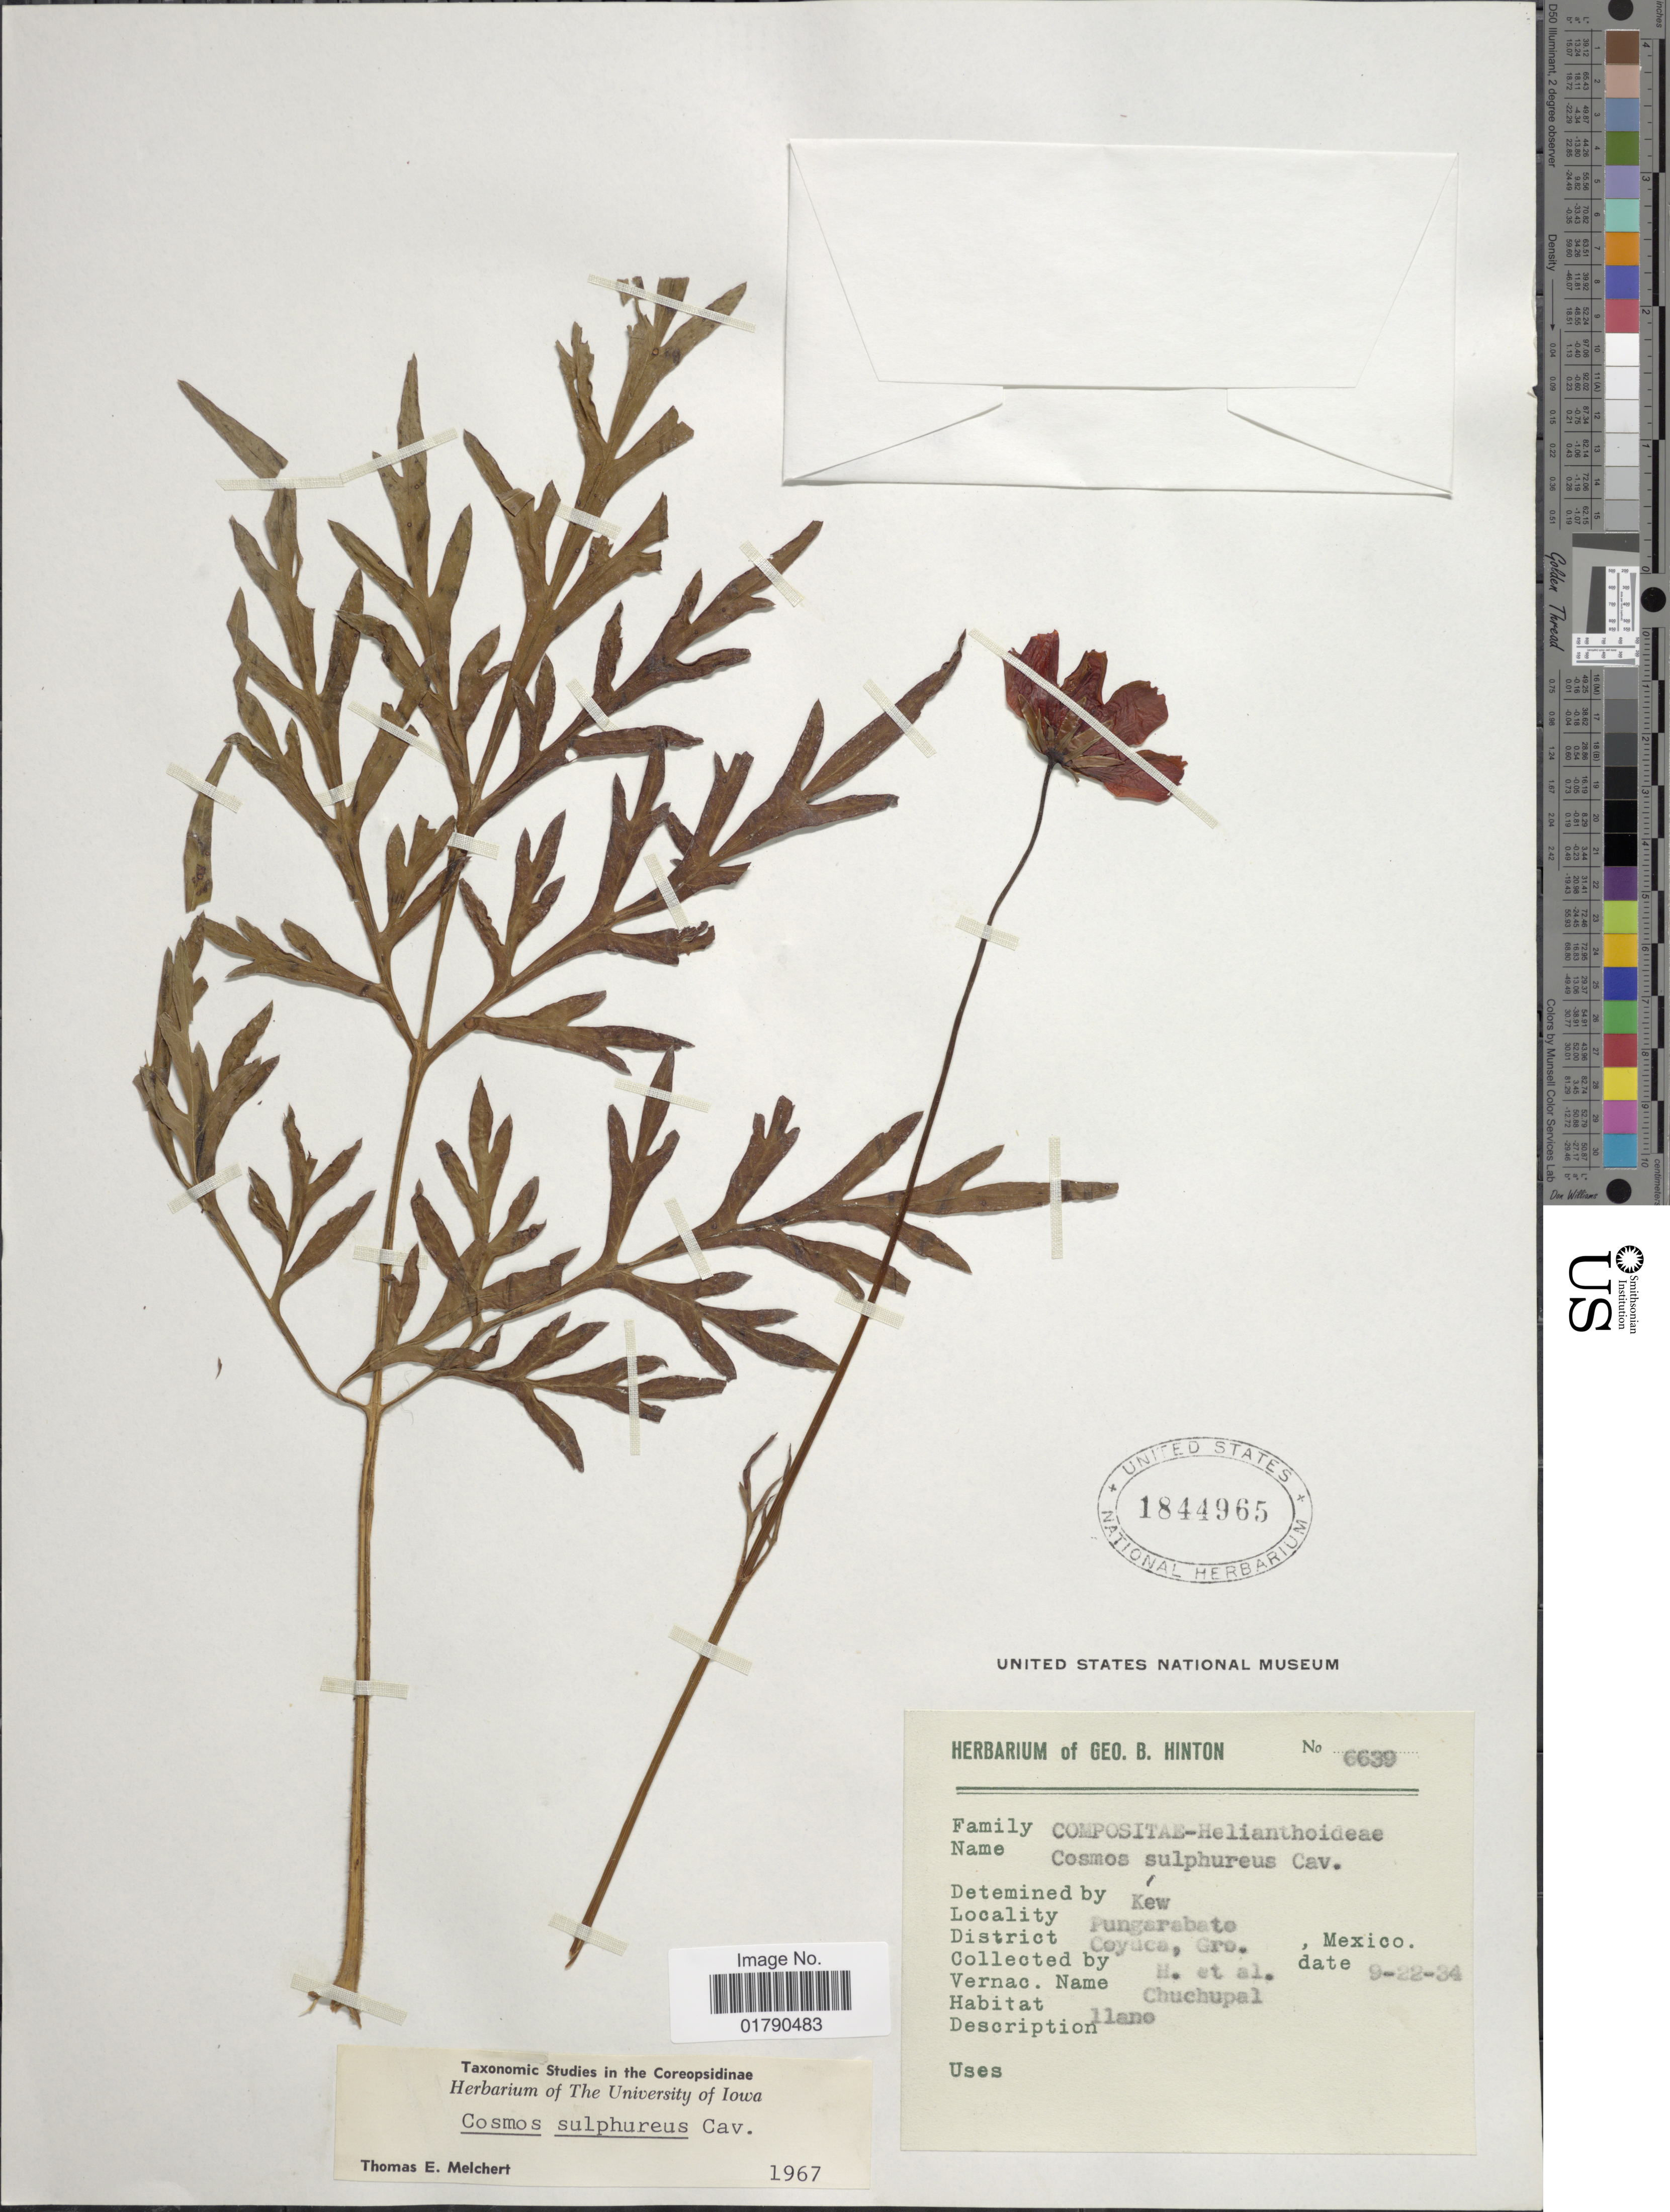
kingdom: Plantae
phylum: Tracheophyta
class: Magnoliopsida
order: Asterales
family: Asteraceae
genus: Cosmos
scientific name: Cosmos sulphureus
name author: Cav.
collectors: G. B. Hinton & et al.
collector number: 6639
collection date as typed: Transcribed d/m/y: 22/9/34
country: Mexico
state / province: Guerrero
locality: Pungarabato, District Coyuca, Gro.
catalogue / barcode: US 1844965